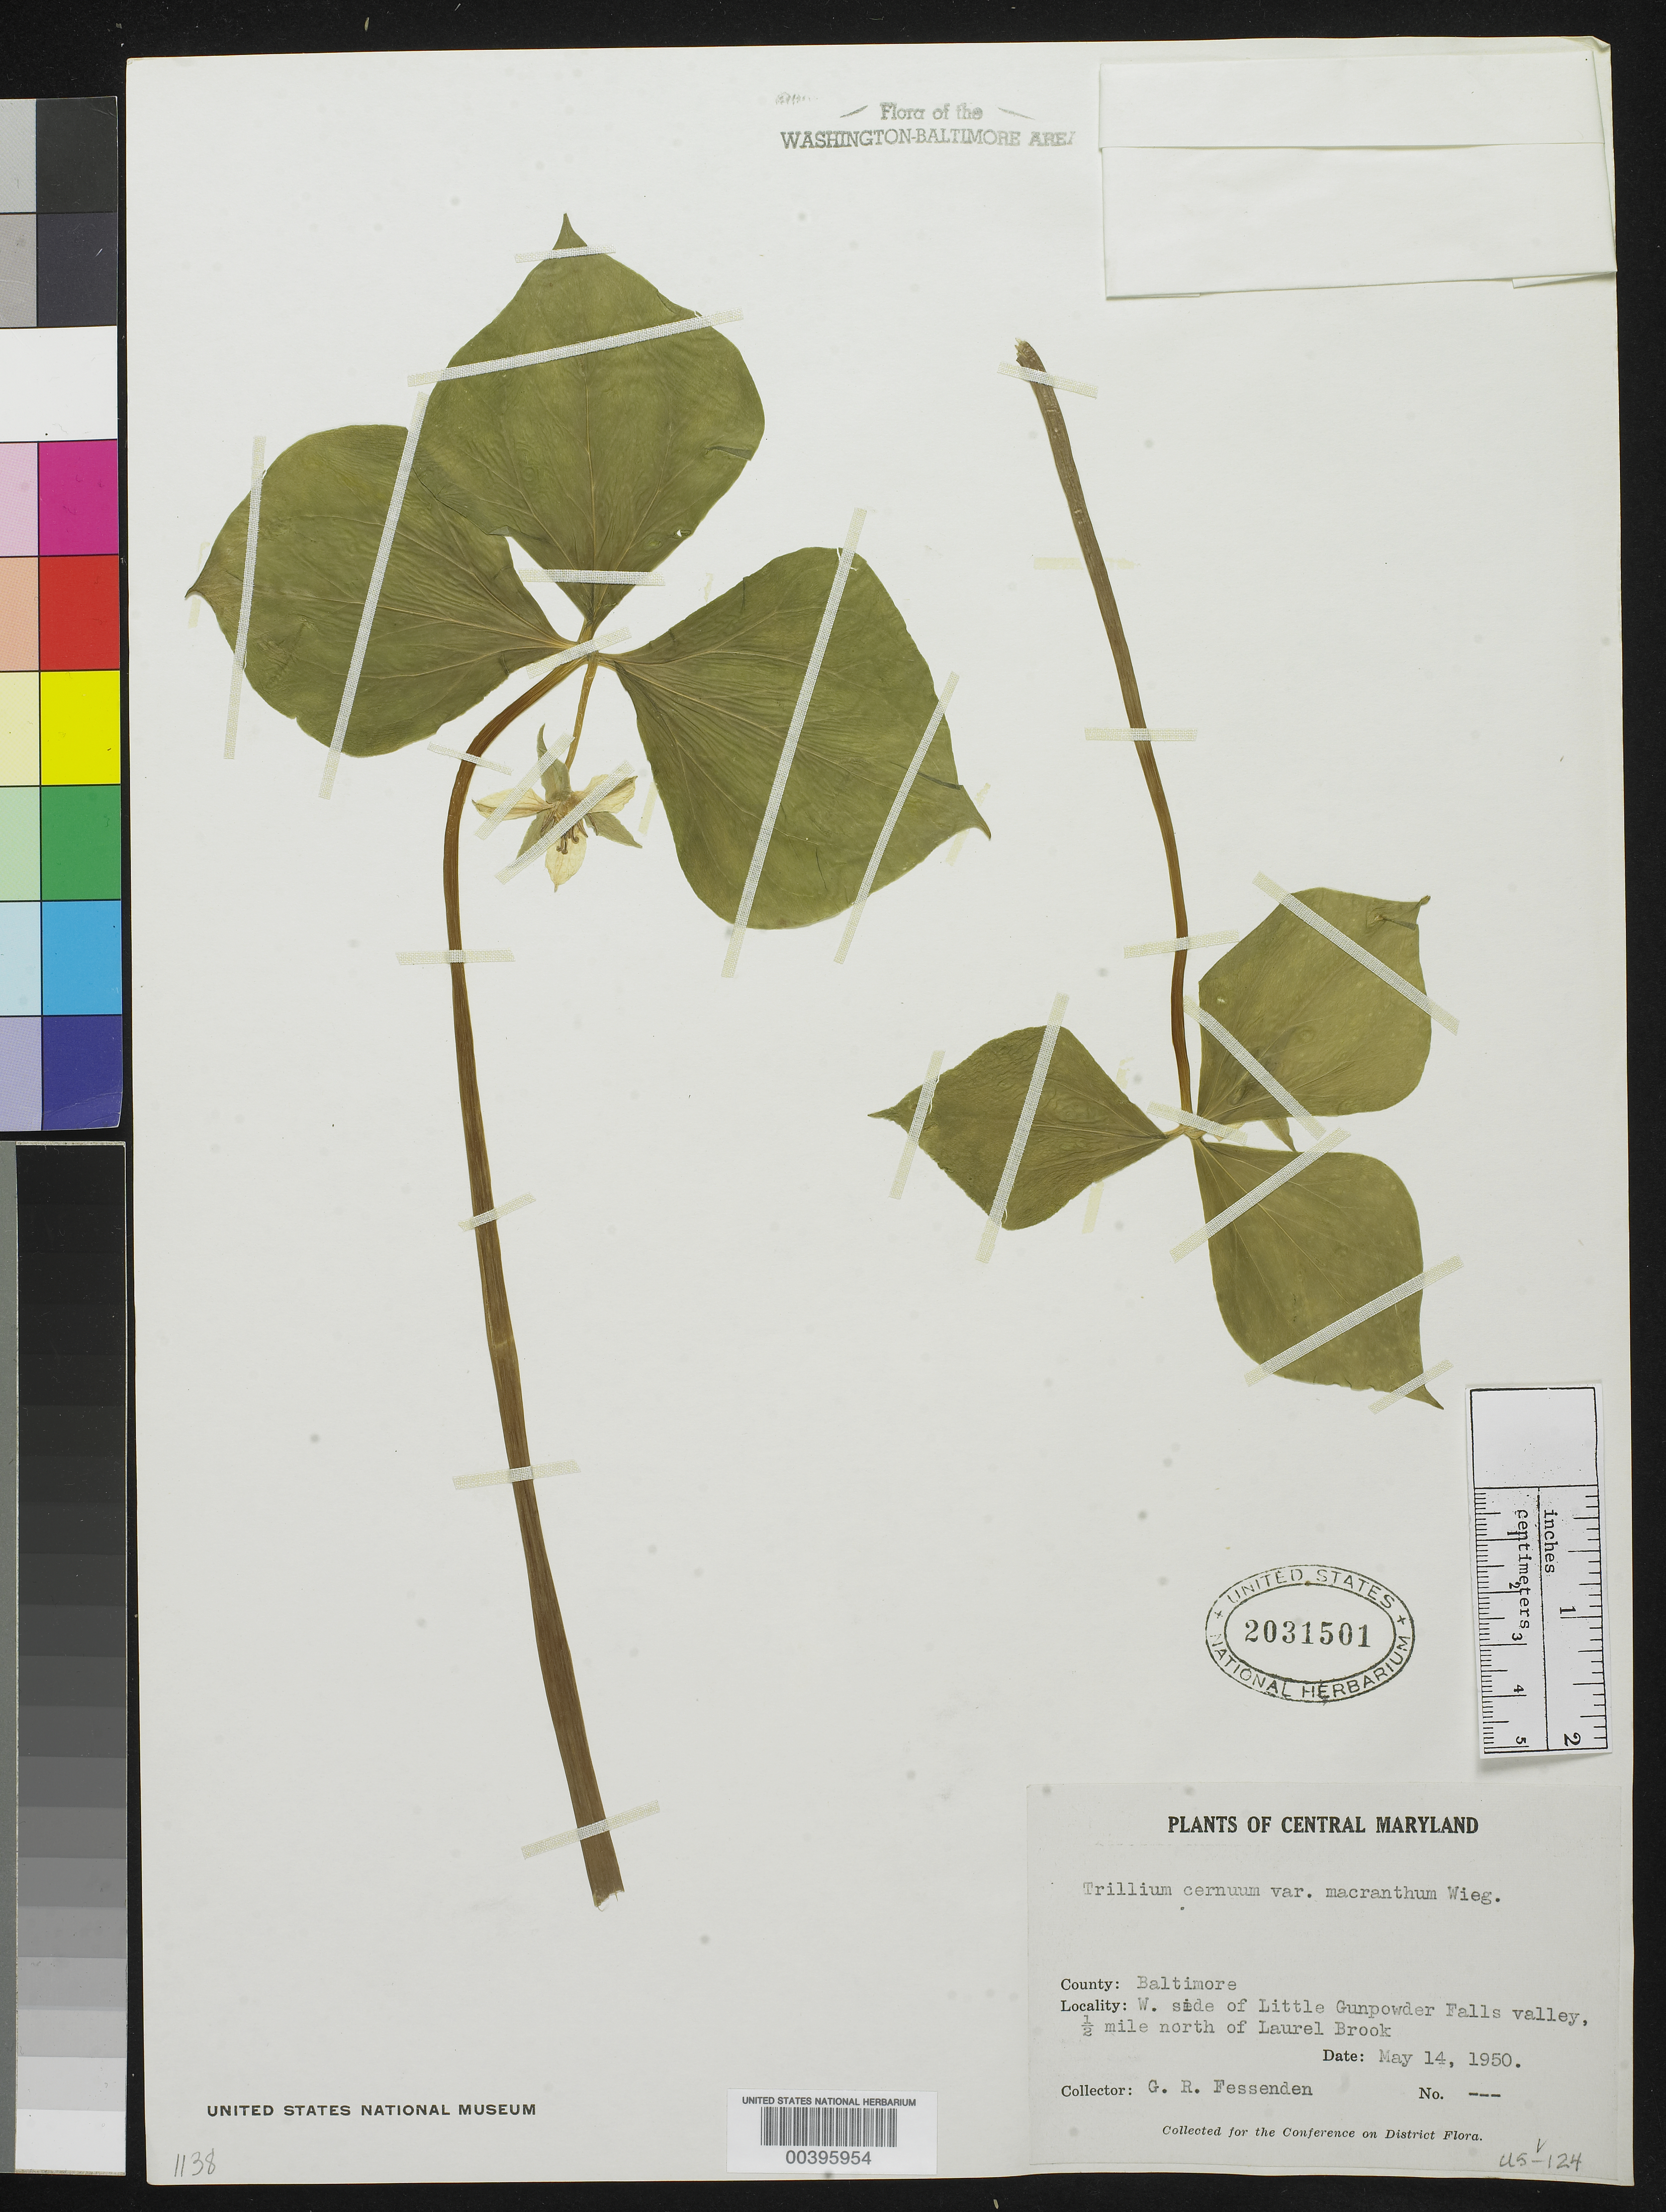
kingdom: Plantae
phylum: Tracheophyta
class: Liliopsida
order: Liliales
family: Melanthiaceae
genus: Trillium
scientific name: Trillium cernuum var. macranthum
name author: Eames & Wiegand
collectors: G. Fessenden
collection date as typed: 14 May 1950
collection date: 1950-05-14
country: United States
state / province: Maryland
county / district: Baltimore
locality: Little Gunpowder Falls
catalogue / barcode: US 2031501